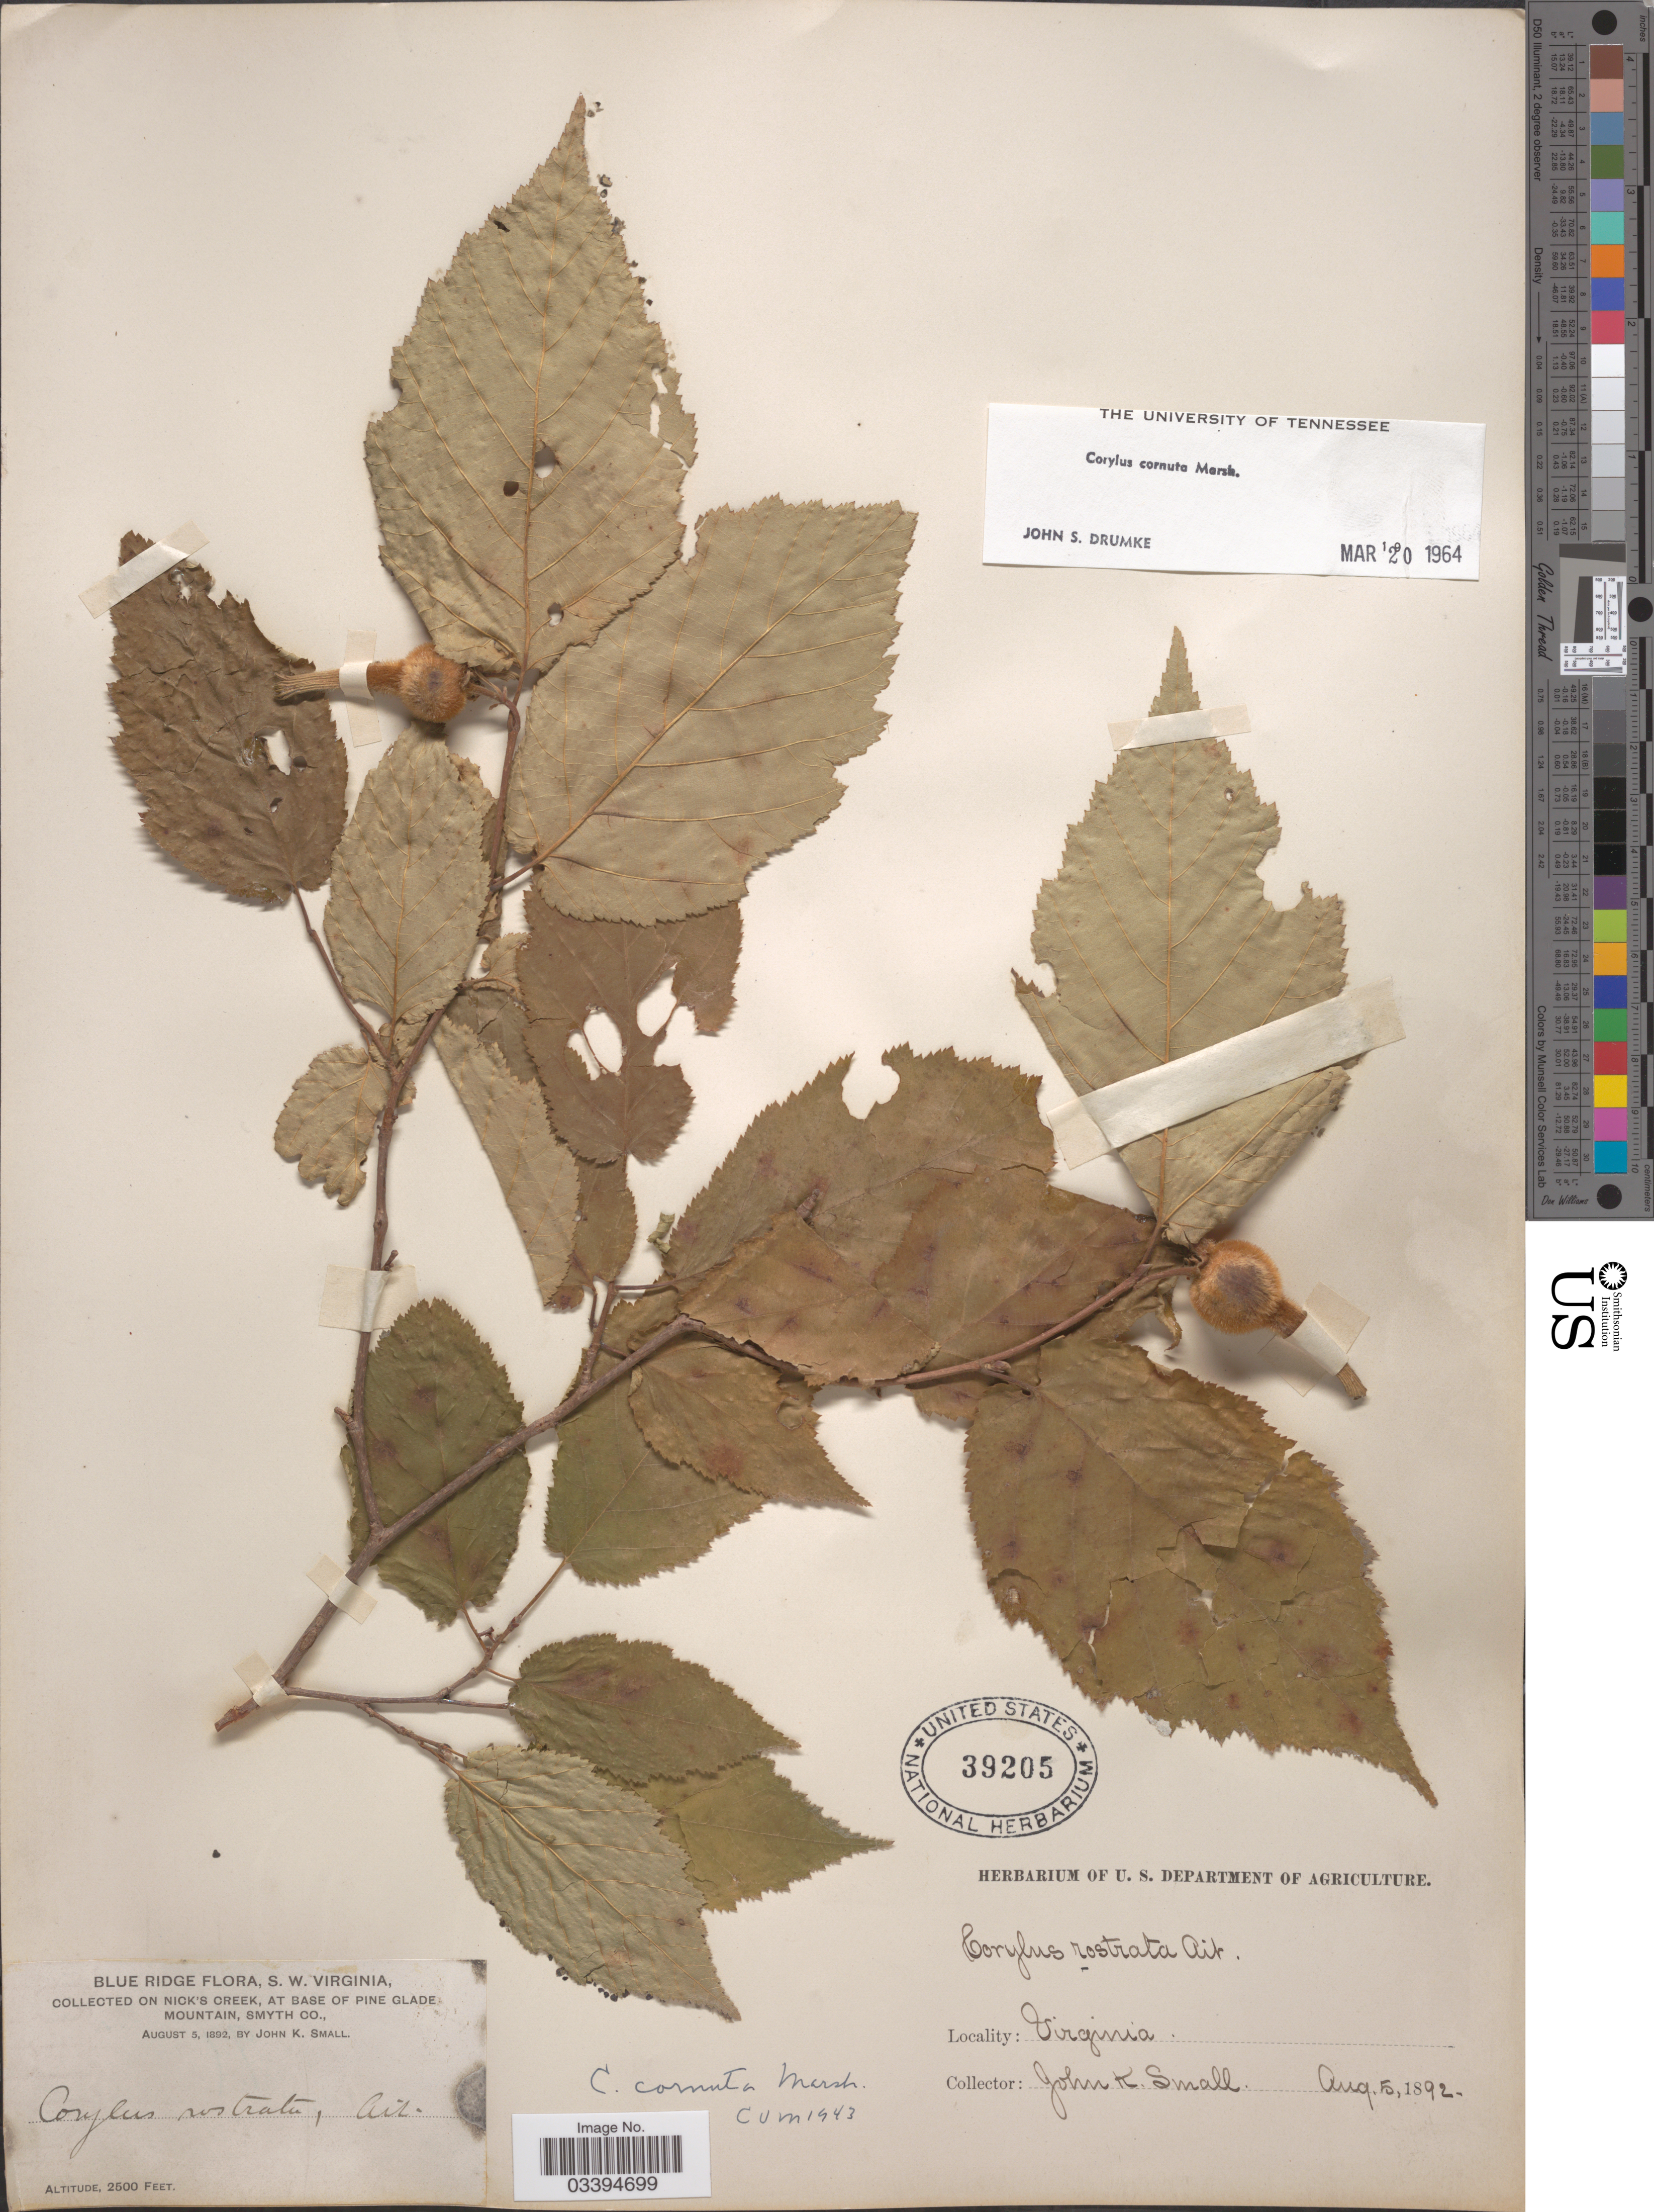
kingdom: Plantae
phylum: Tracheophyta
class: Magnoliopsida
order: Fagales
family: Betulaceae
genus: Corylus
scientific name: Corylus cornuta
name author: Marshall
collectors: J. K. Small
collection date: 1892-08-05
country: United States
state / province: Virginia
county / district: Smyth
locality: Blue Ridge, S. W. Virginia. Nick's Creek, at base of Pine Glade Mountain, Smyth Co.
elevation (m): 762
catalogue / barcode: US 39205